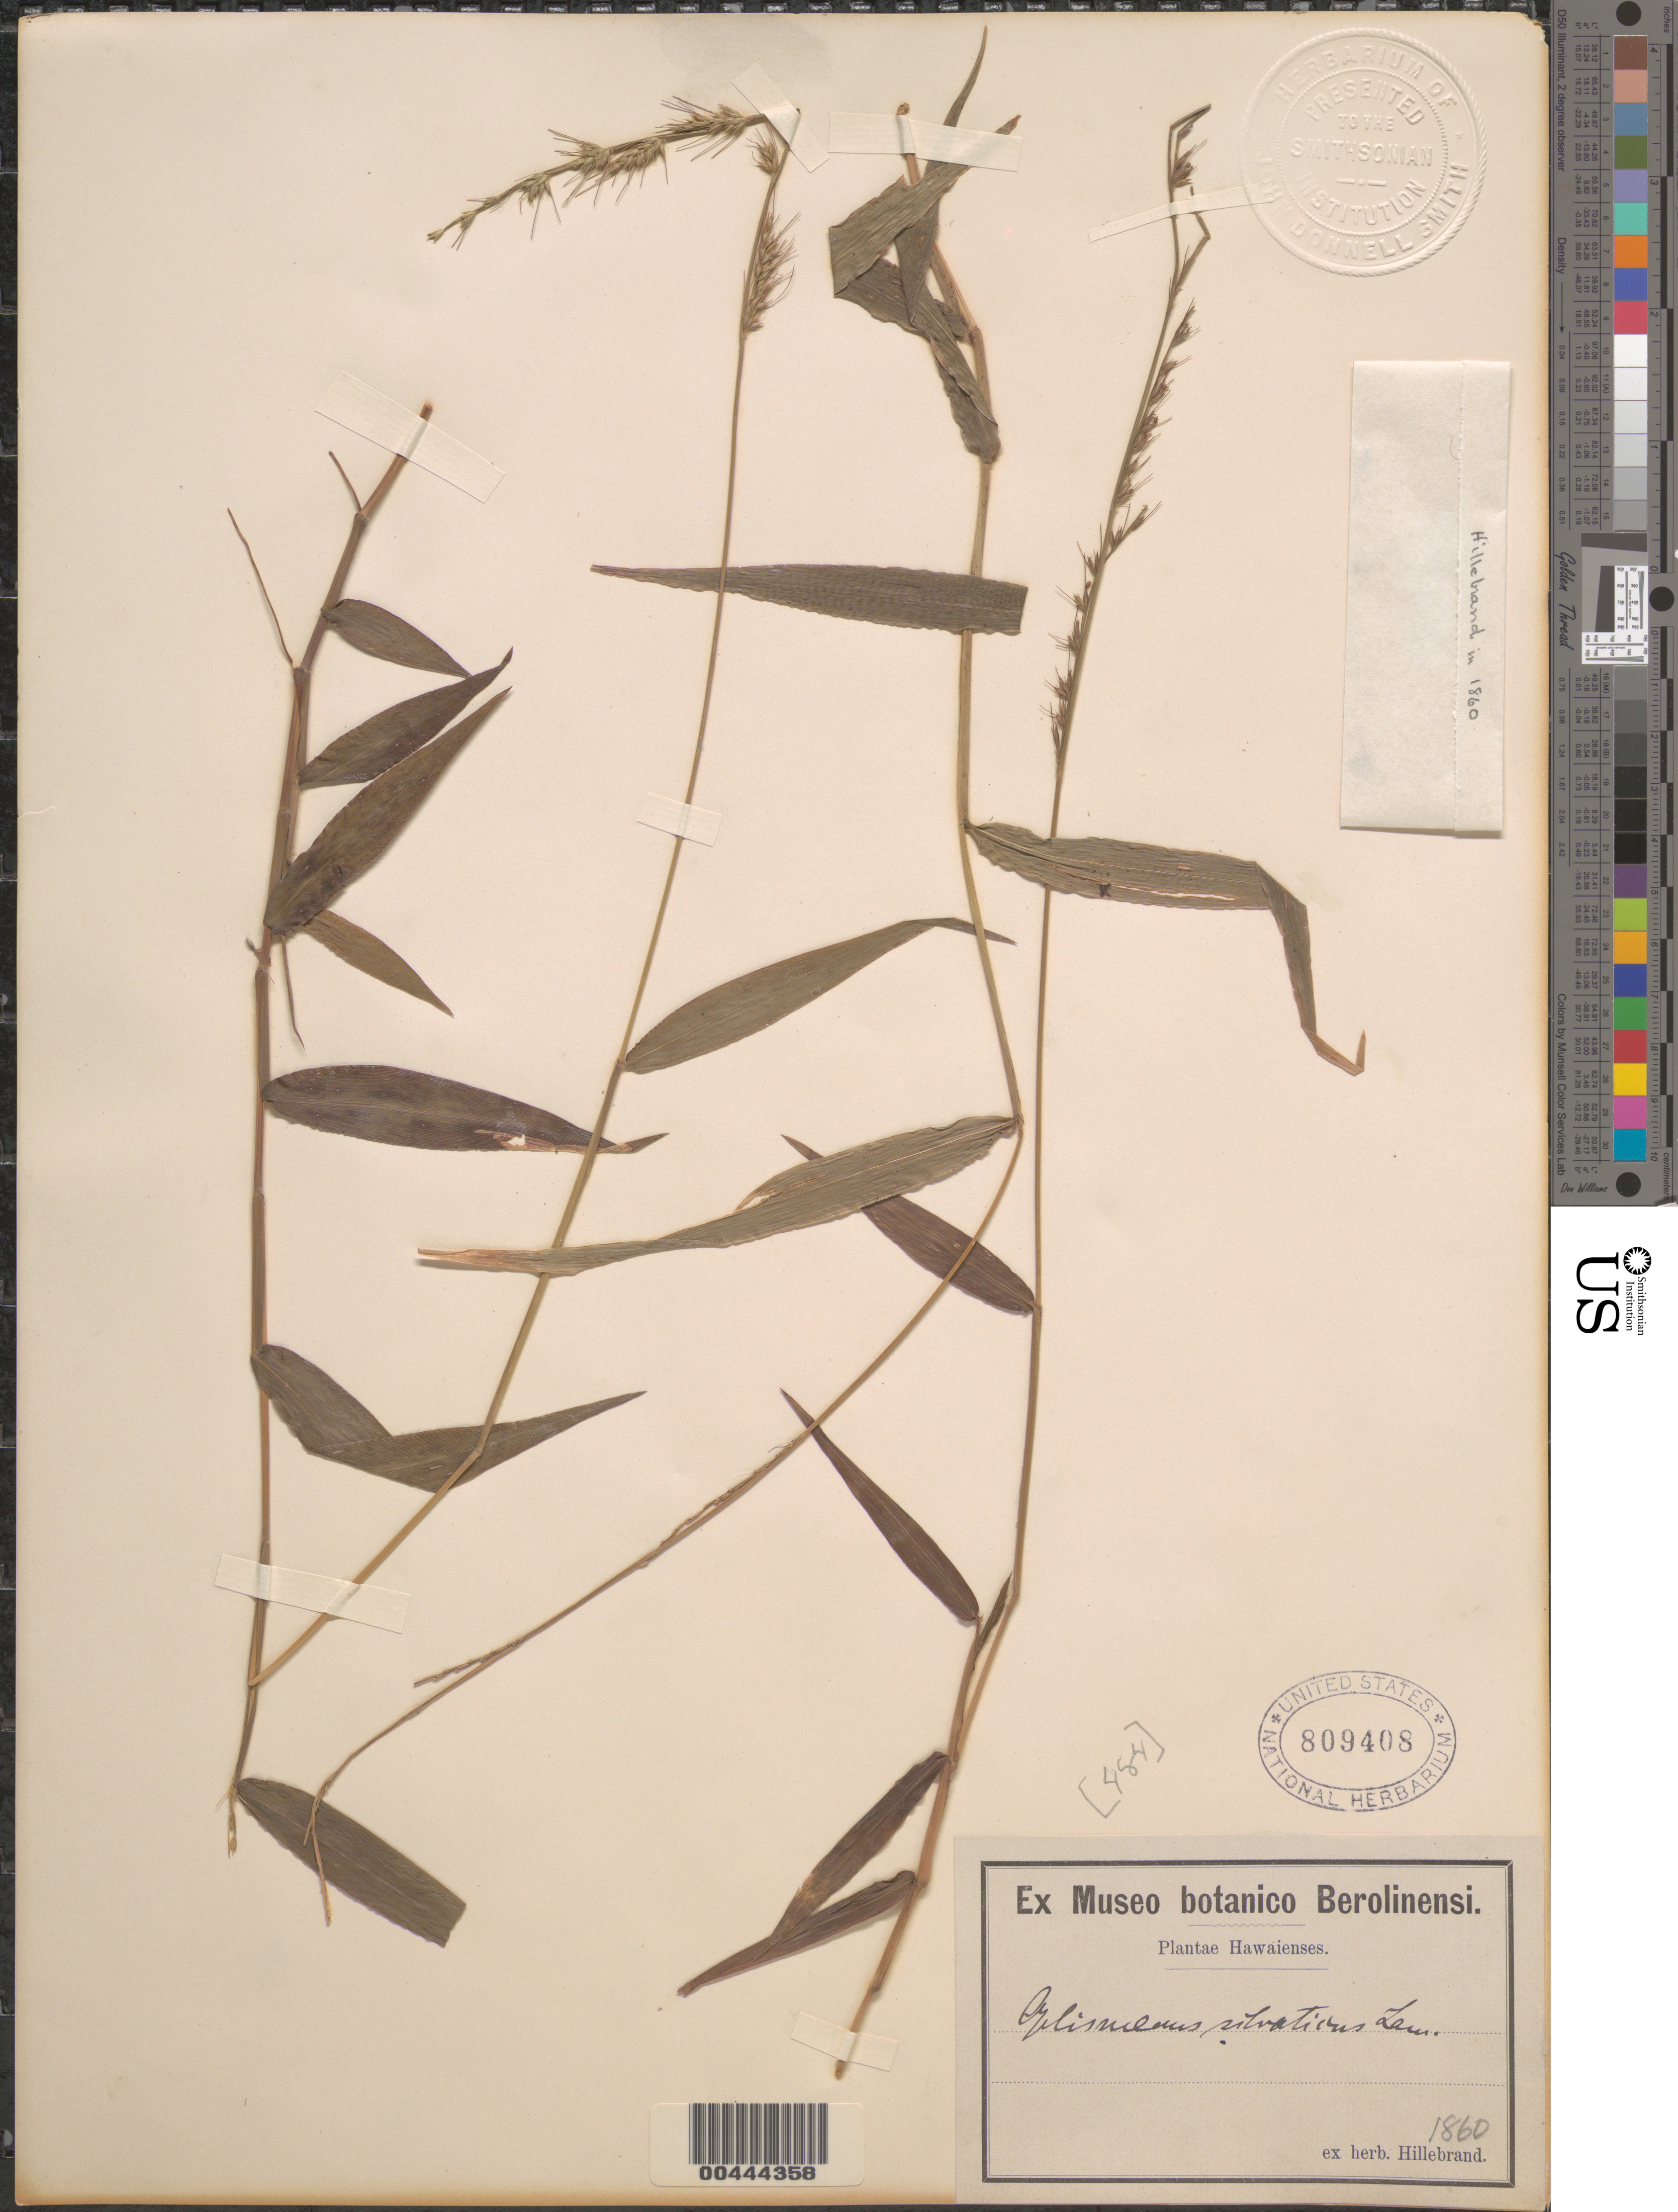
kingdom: Plantae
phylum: Tracheophyta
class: Liliopsida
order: Poales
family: Poaceae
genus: Oplismenus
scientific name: Oplismenus hirtellus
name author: (L.) P. Beauv.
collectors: W. Hillebrand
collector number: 1860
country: United States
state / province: Hawaii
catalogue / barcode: US 809408